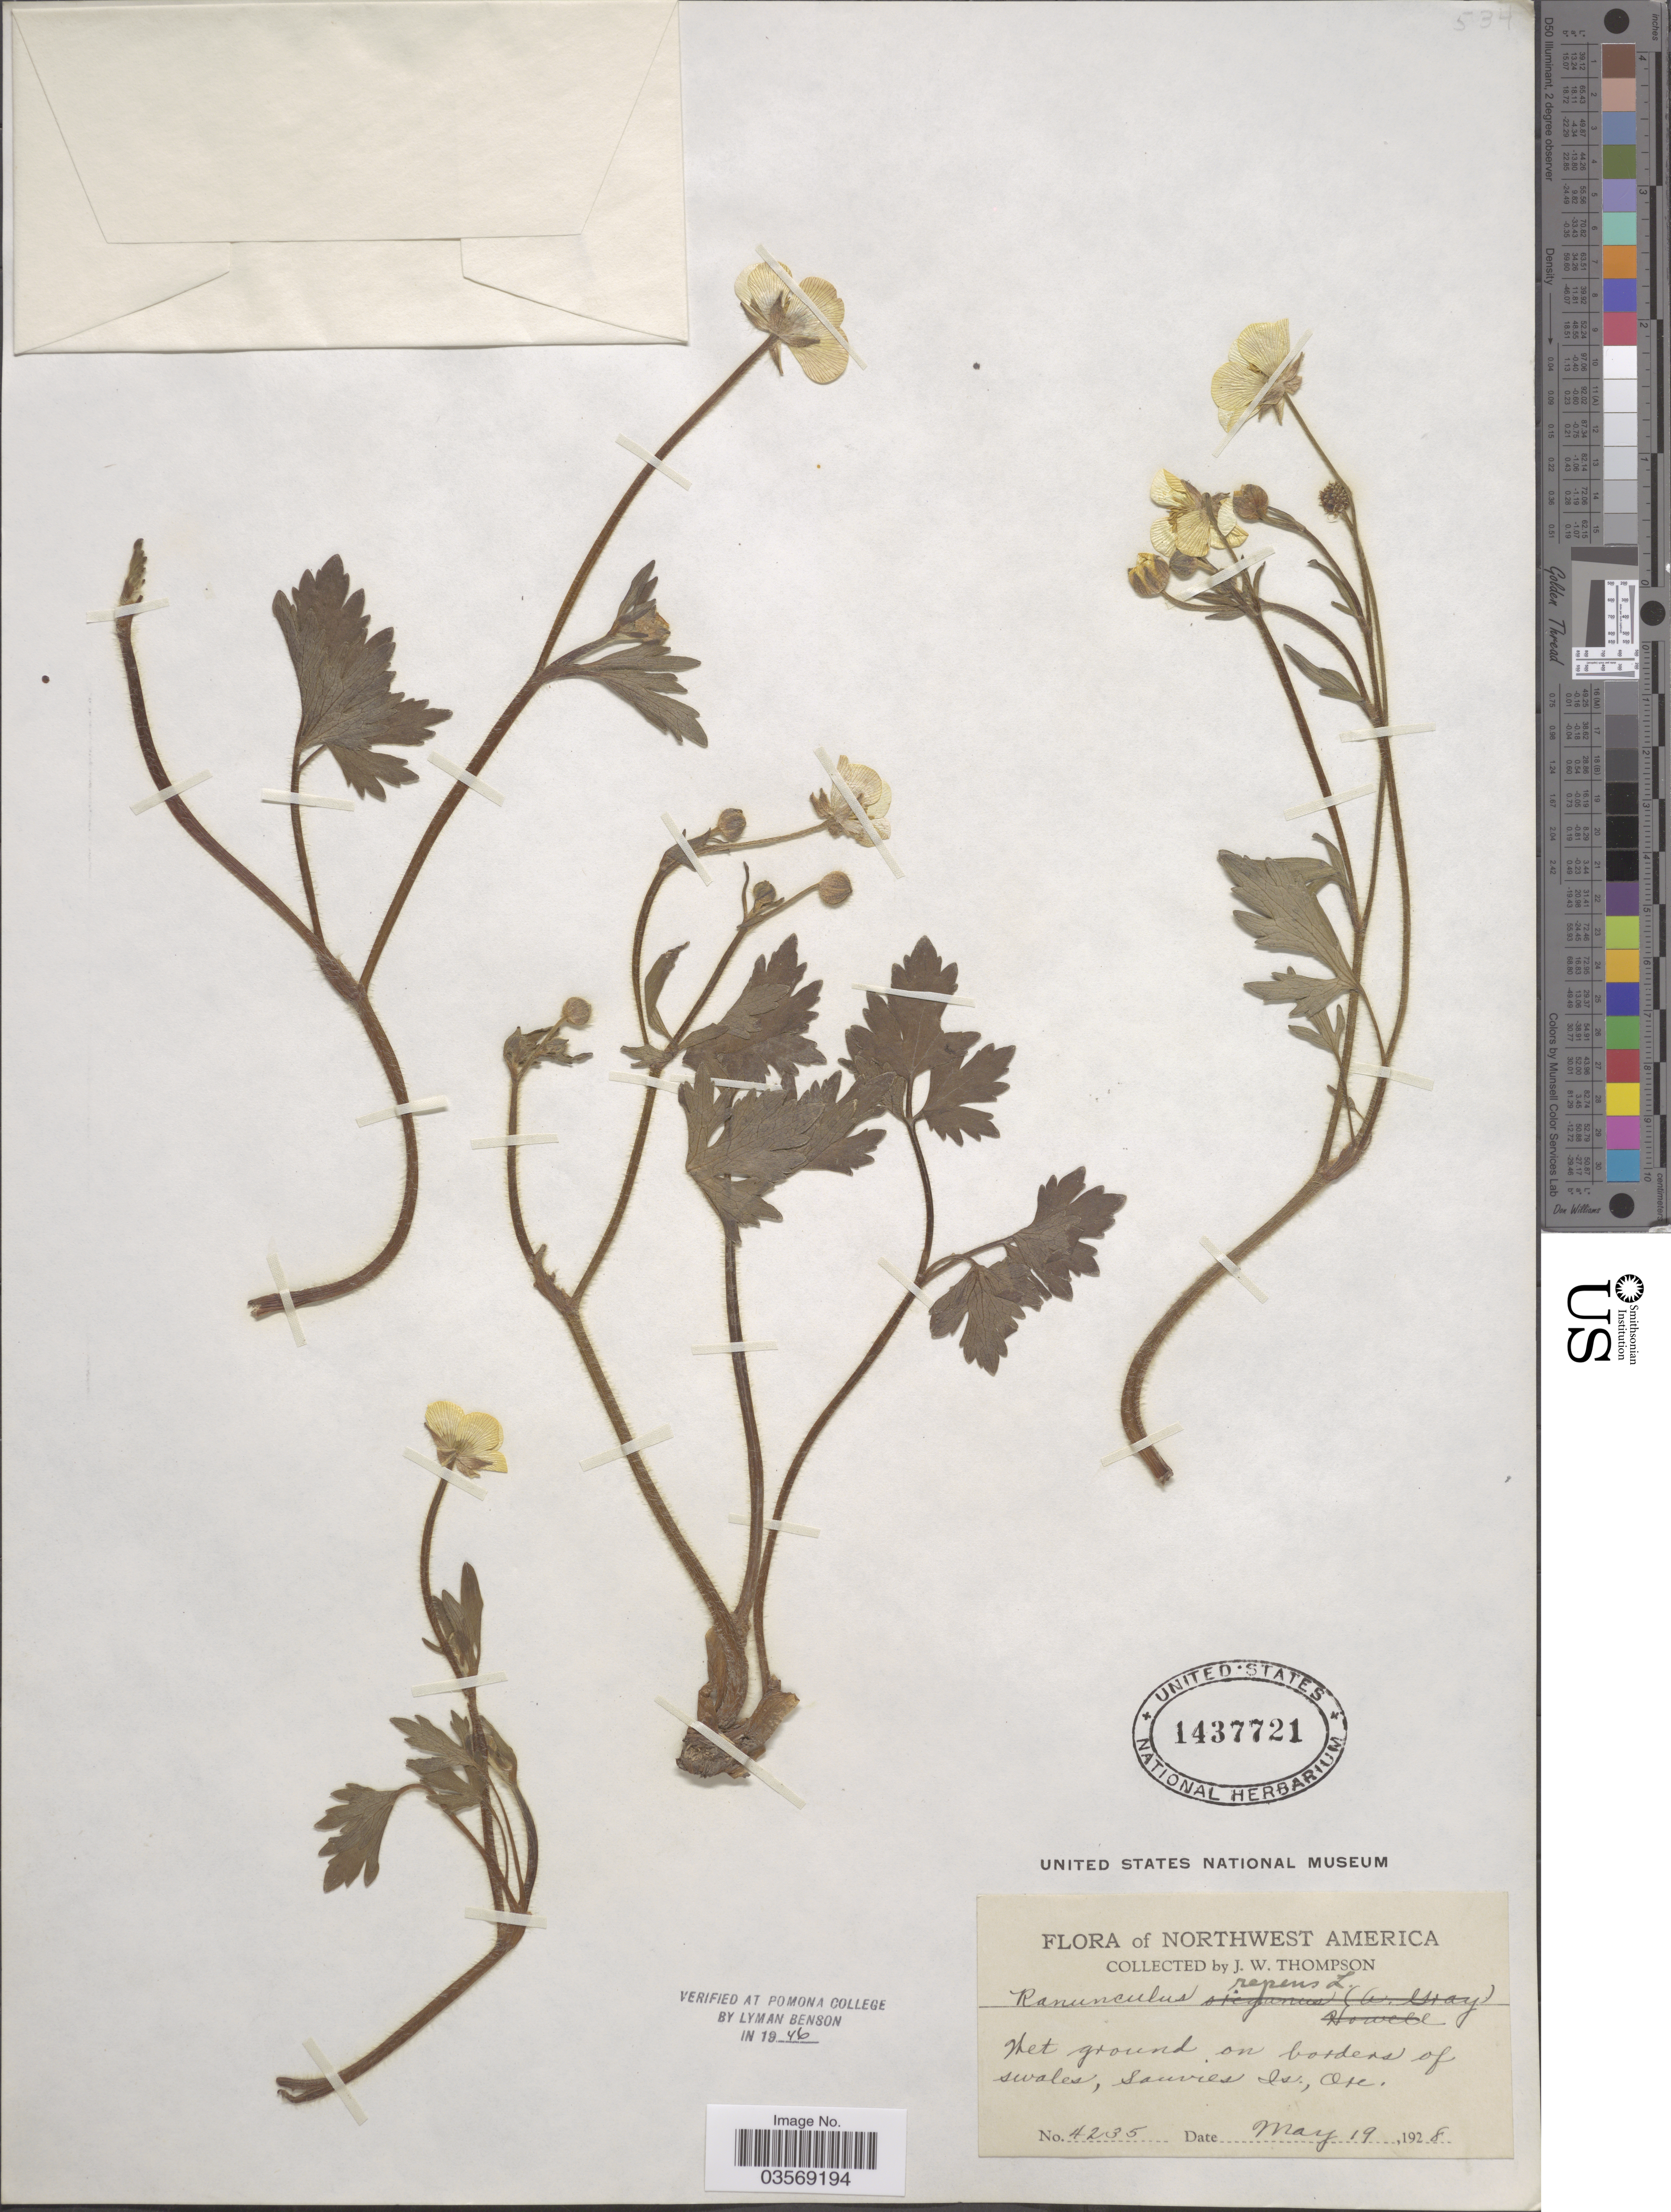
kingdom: Plantae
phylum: Tracheophyta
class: Magnoliopsida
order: Ranunculales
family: Ranunculaceae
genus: Ranunculus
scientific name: Ranunculus repens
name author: L.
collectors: J. Thompson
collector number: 4235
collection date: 1928-05-19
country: United States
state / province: Oregon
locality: Northwest America. On borders of swales, Sauvies Is.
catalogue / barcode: US 1437721